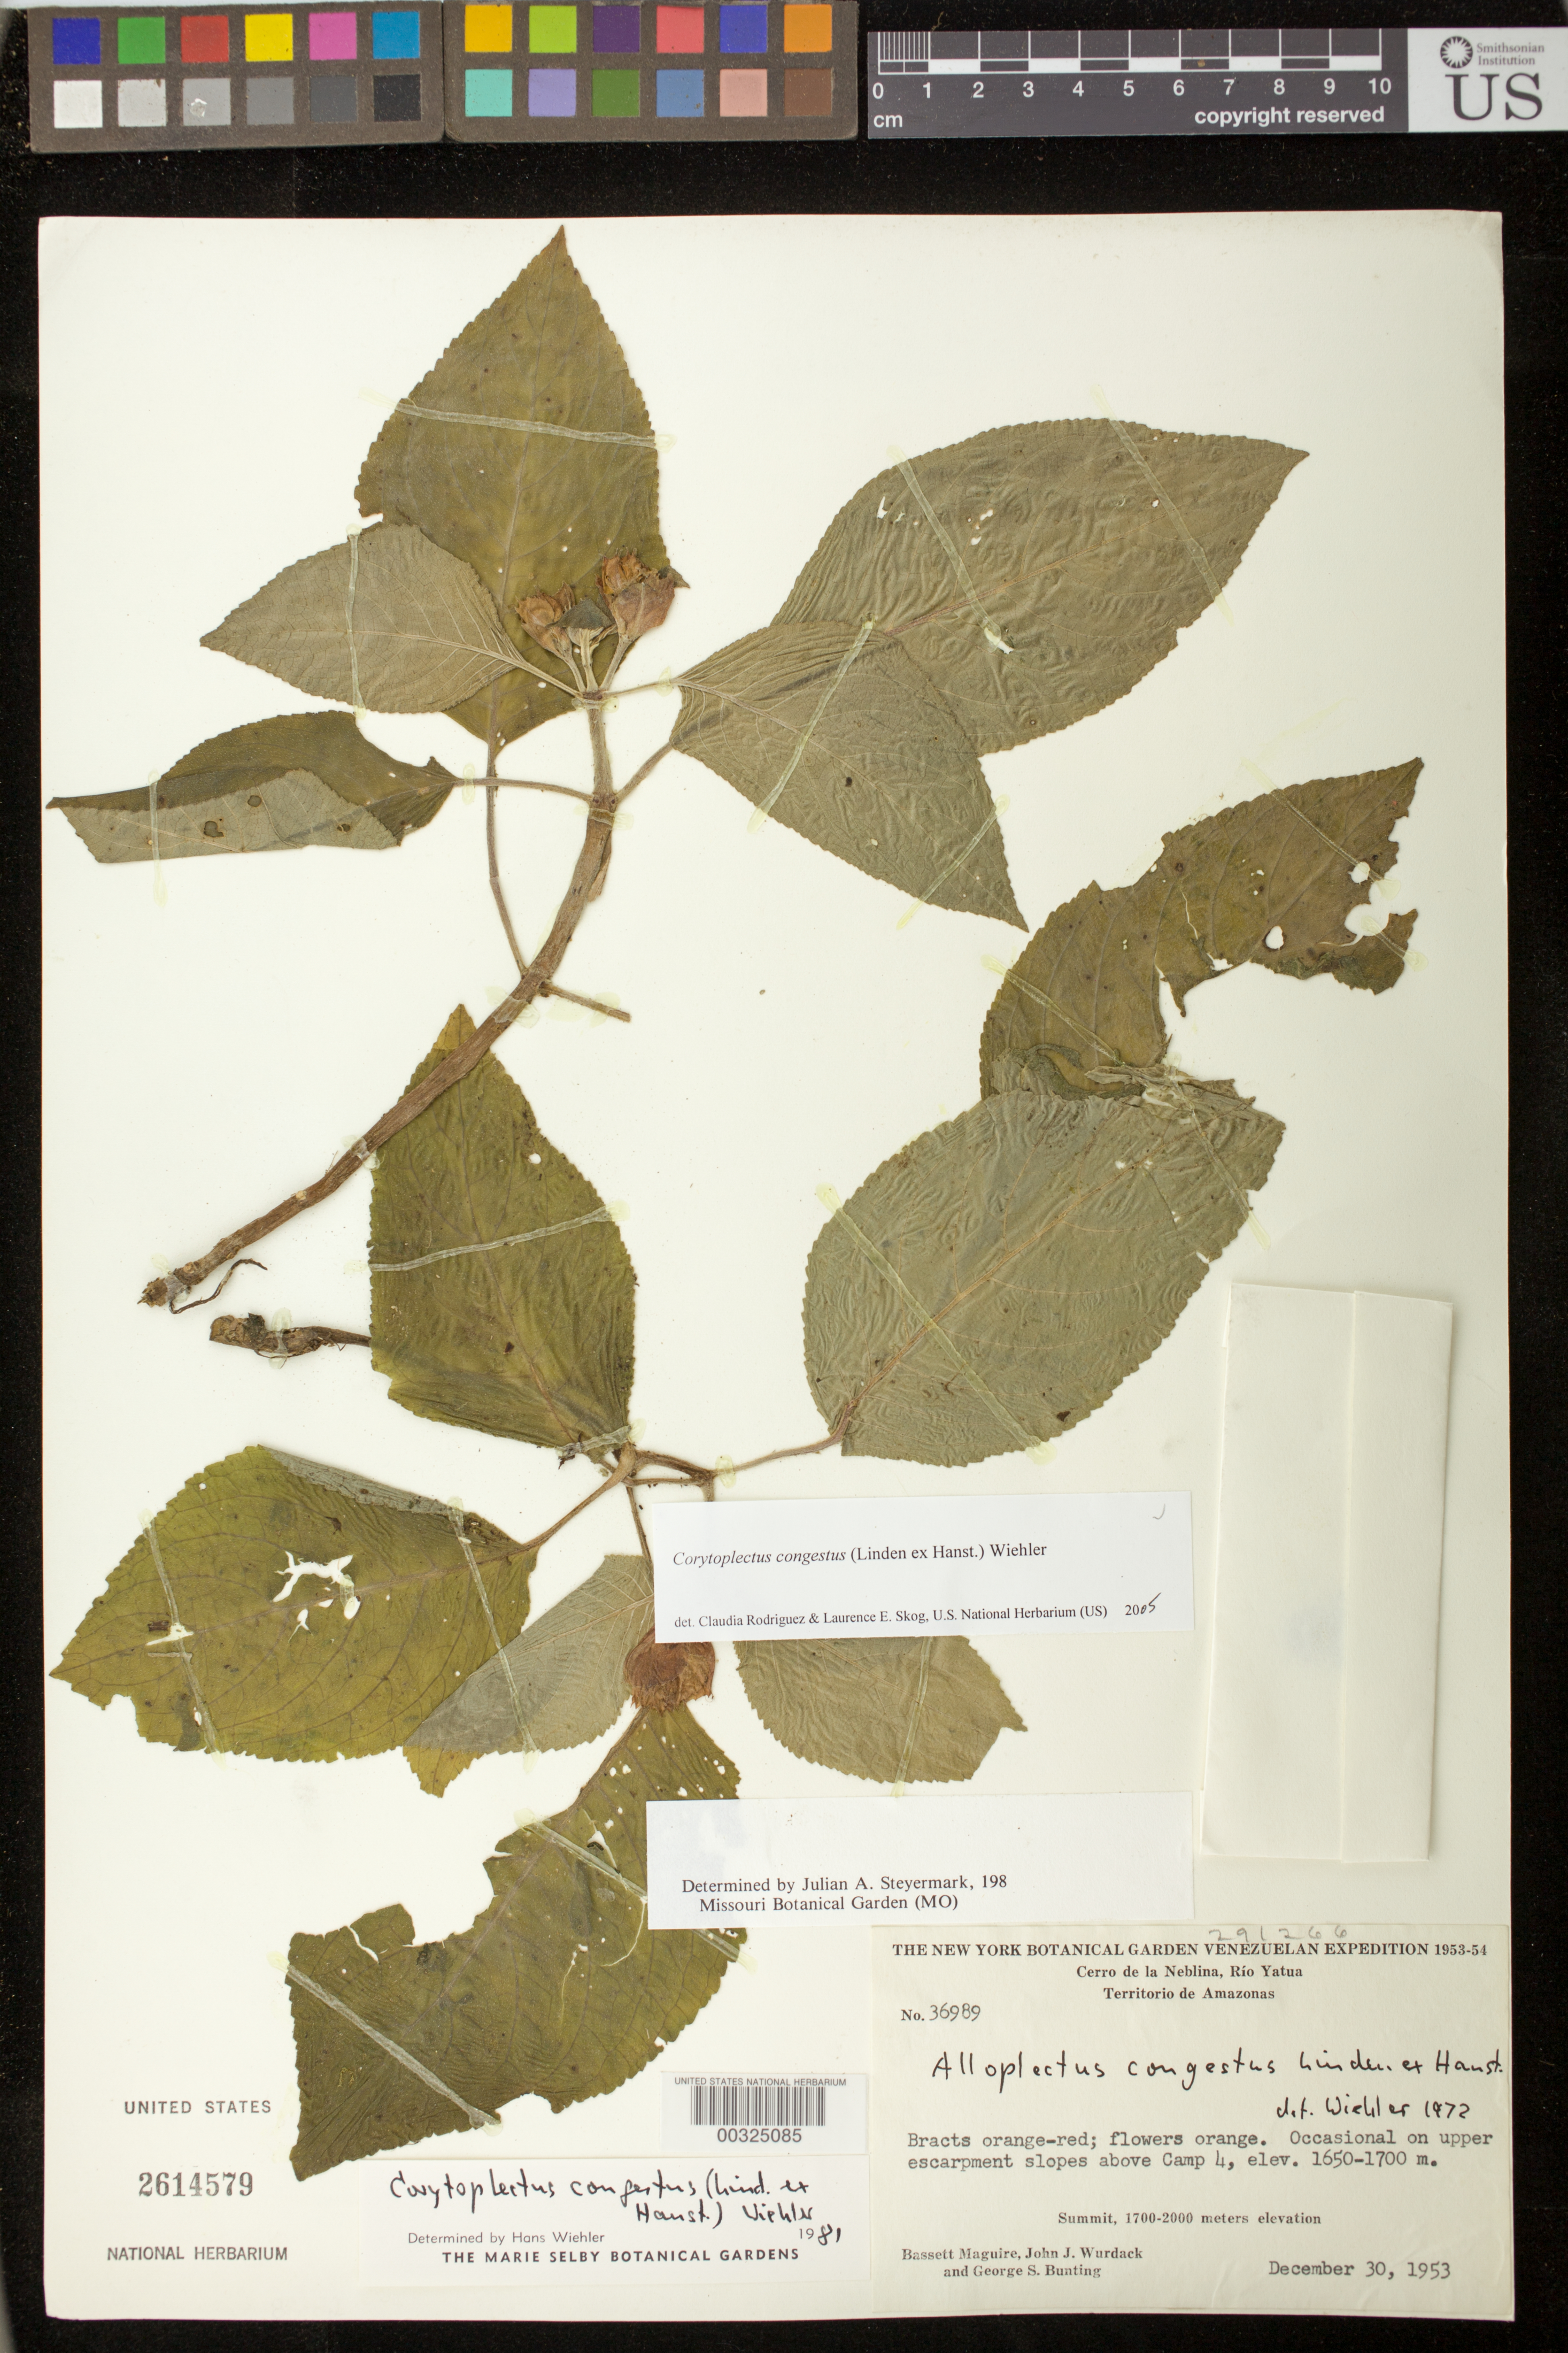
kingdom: Plantae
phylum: Tracheophyta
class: Magnoliopsida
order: Lamiales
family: Gesneriaceae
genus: Corytoplectus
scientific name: Corytoplectus congestus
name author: (Linden ex Hanst.) Wiehler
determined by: Rodríguez-Flores, C. I.; Skog, L. E.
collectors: B. Maguire, J. J. Wurdack & G. S. Bunting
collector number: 36989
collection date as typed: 30 Dec 1953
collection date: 1953-12-30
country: Venezuela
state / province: Amazonas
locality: Cerro de la Neblina, Rio Yatua, upper escarpment slopes above Camp 4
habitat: Lowland and slope forests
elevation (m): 1650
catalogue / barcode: US 2614579